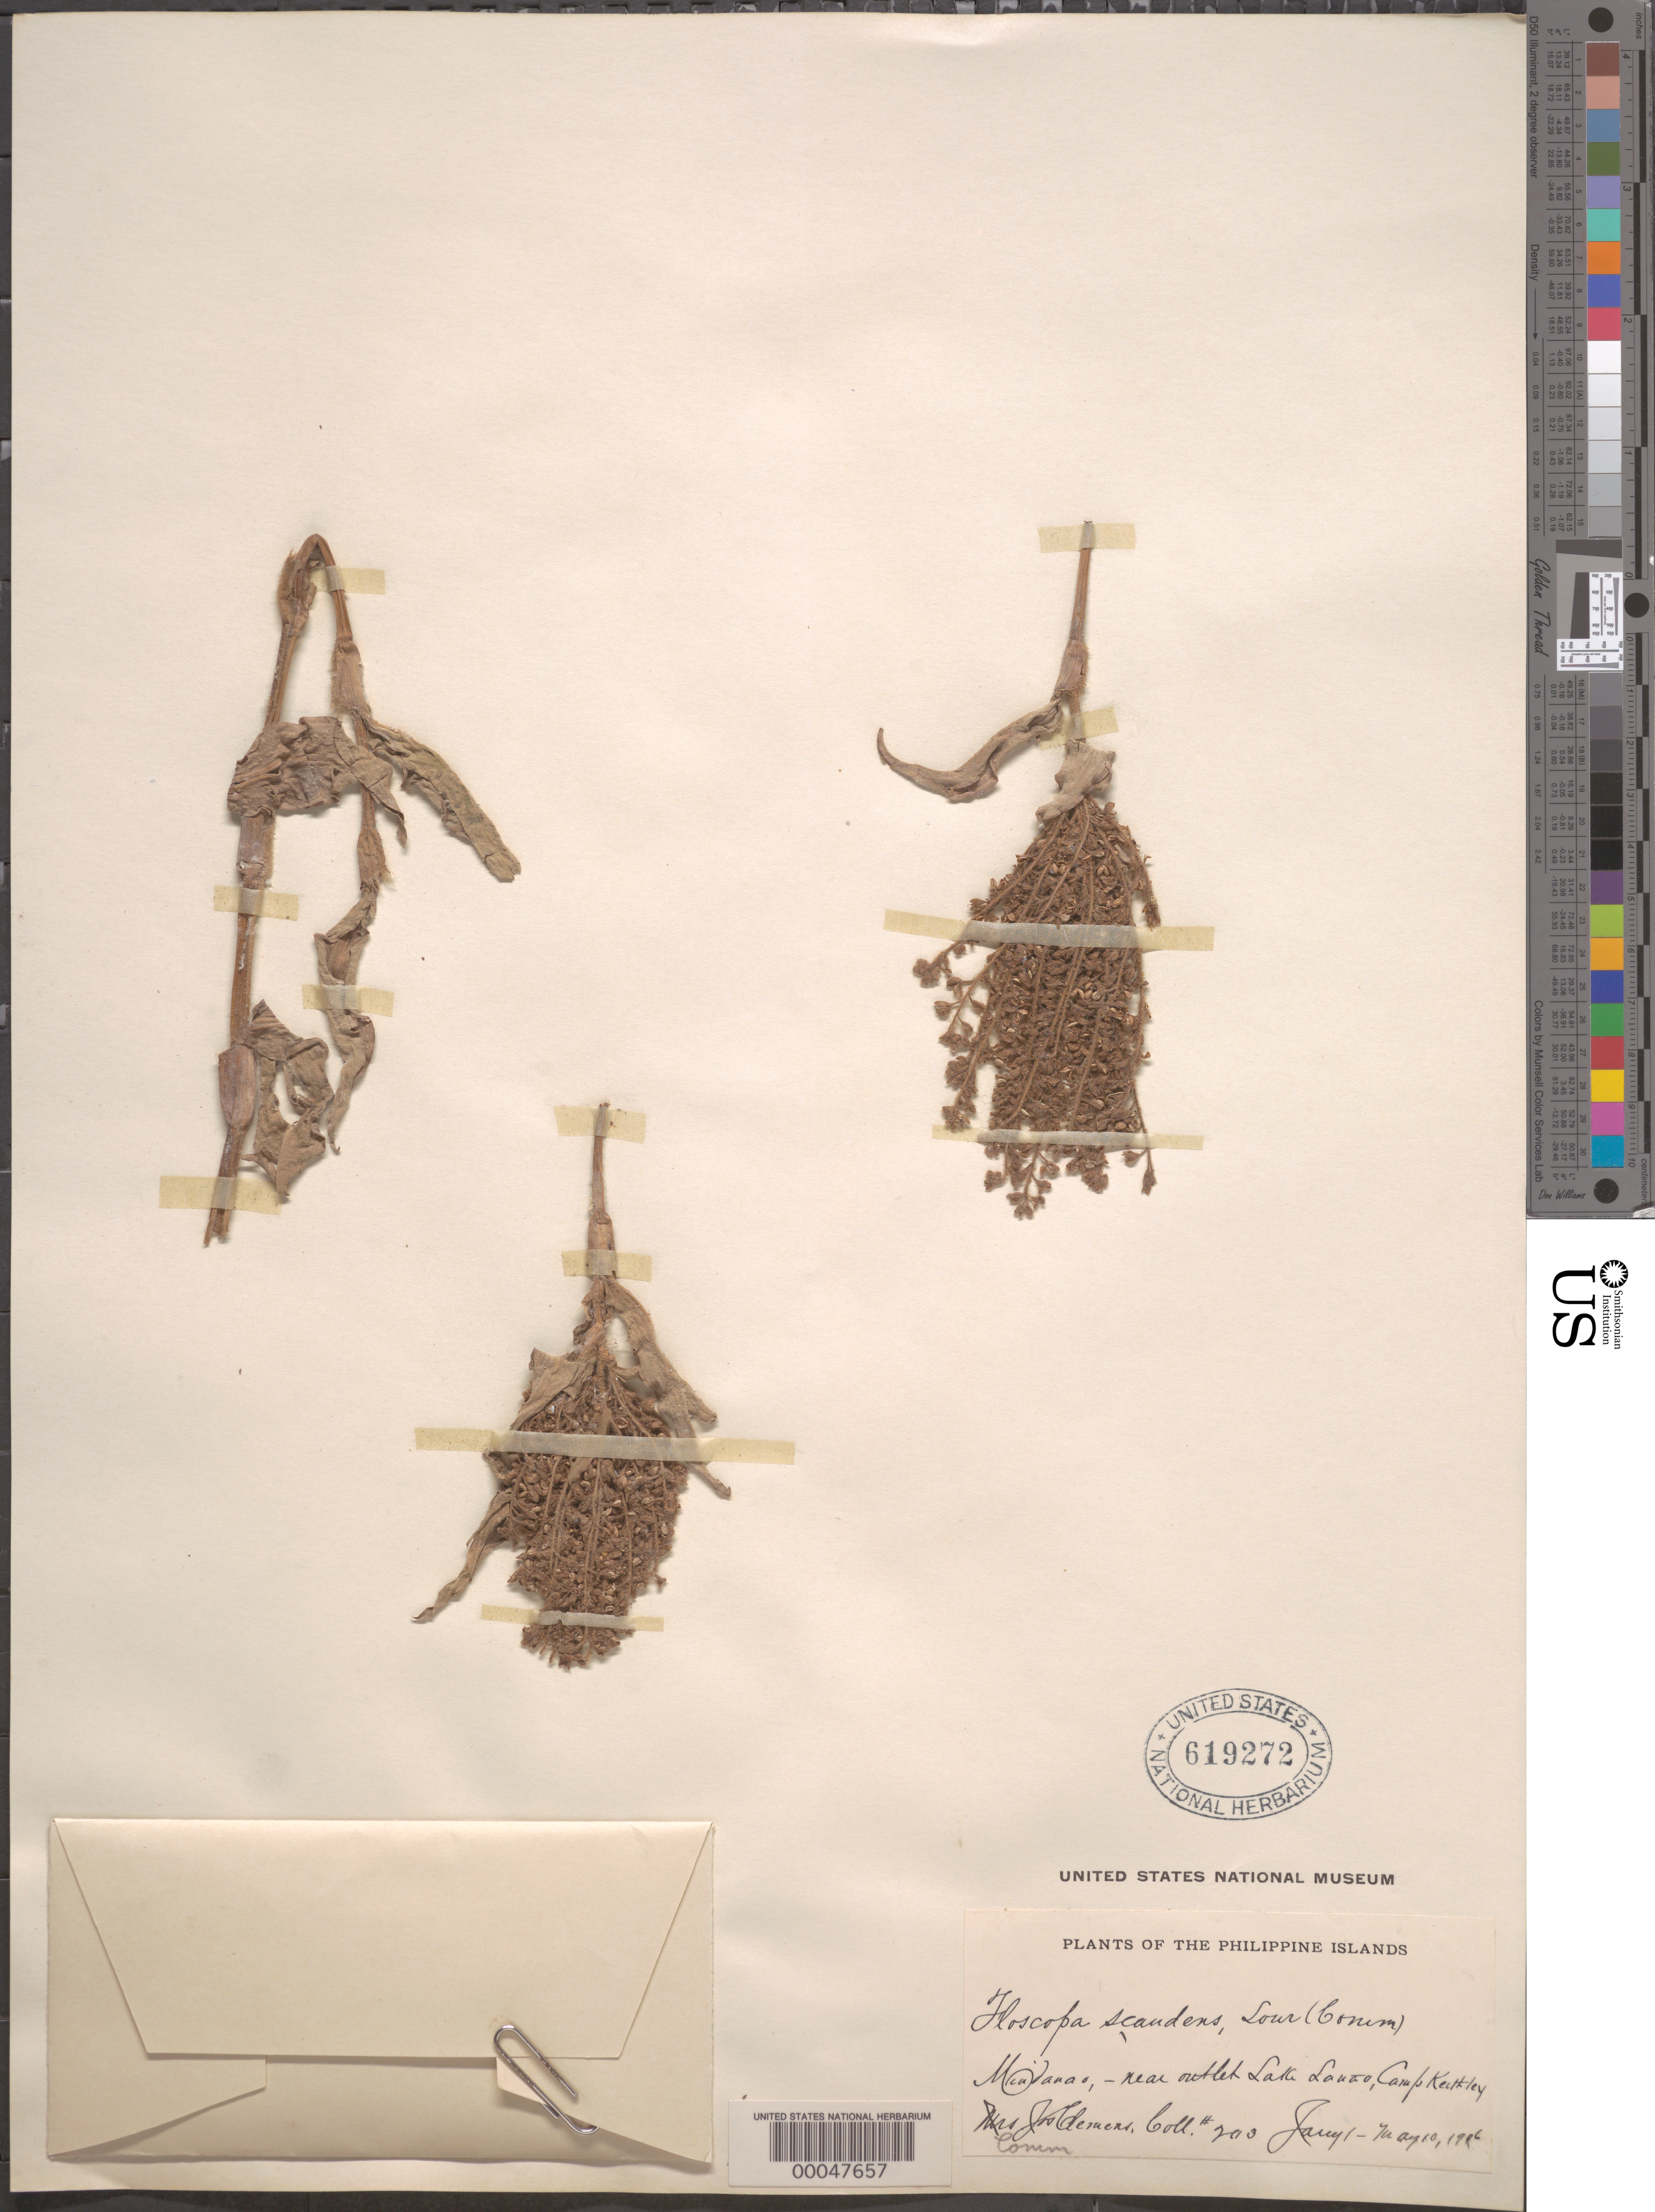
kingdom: Plantae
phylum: Tracheophyta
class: Liliopsida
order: Commelinales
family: Commelinaceae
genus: Floscopa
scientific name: Floscopa scandens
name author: Lour.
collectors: M. S. Clemens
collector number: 203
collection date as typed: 01 Jan 1906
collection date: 1906-01-01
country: Philippines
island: Mindanao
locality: Lake lanao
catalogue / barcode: US 619272